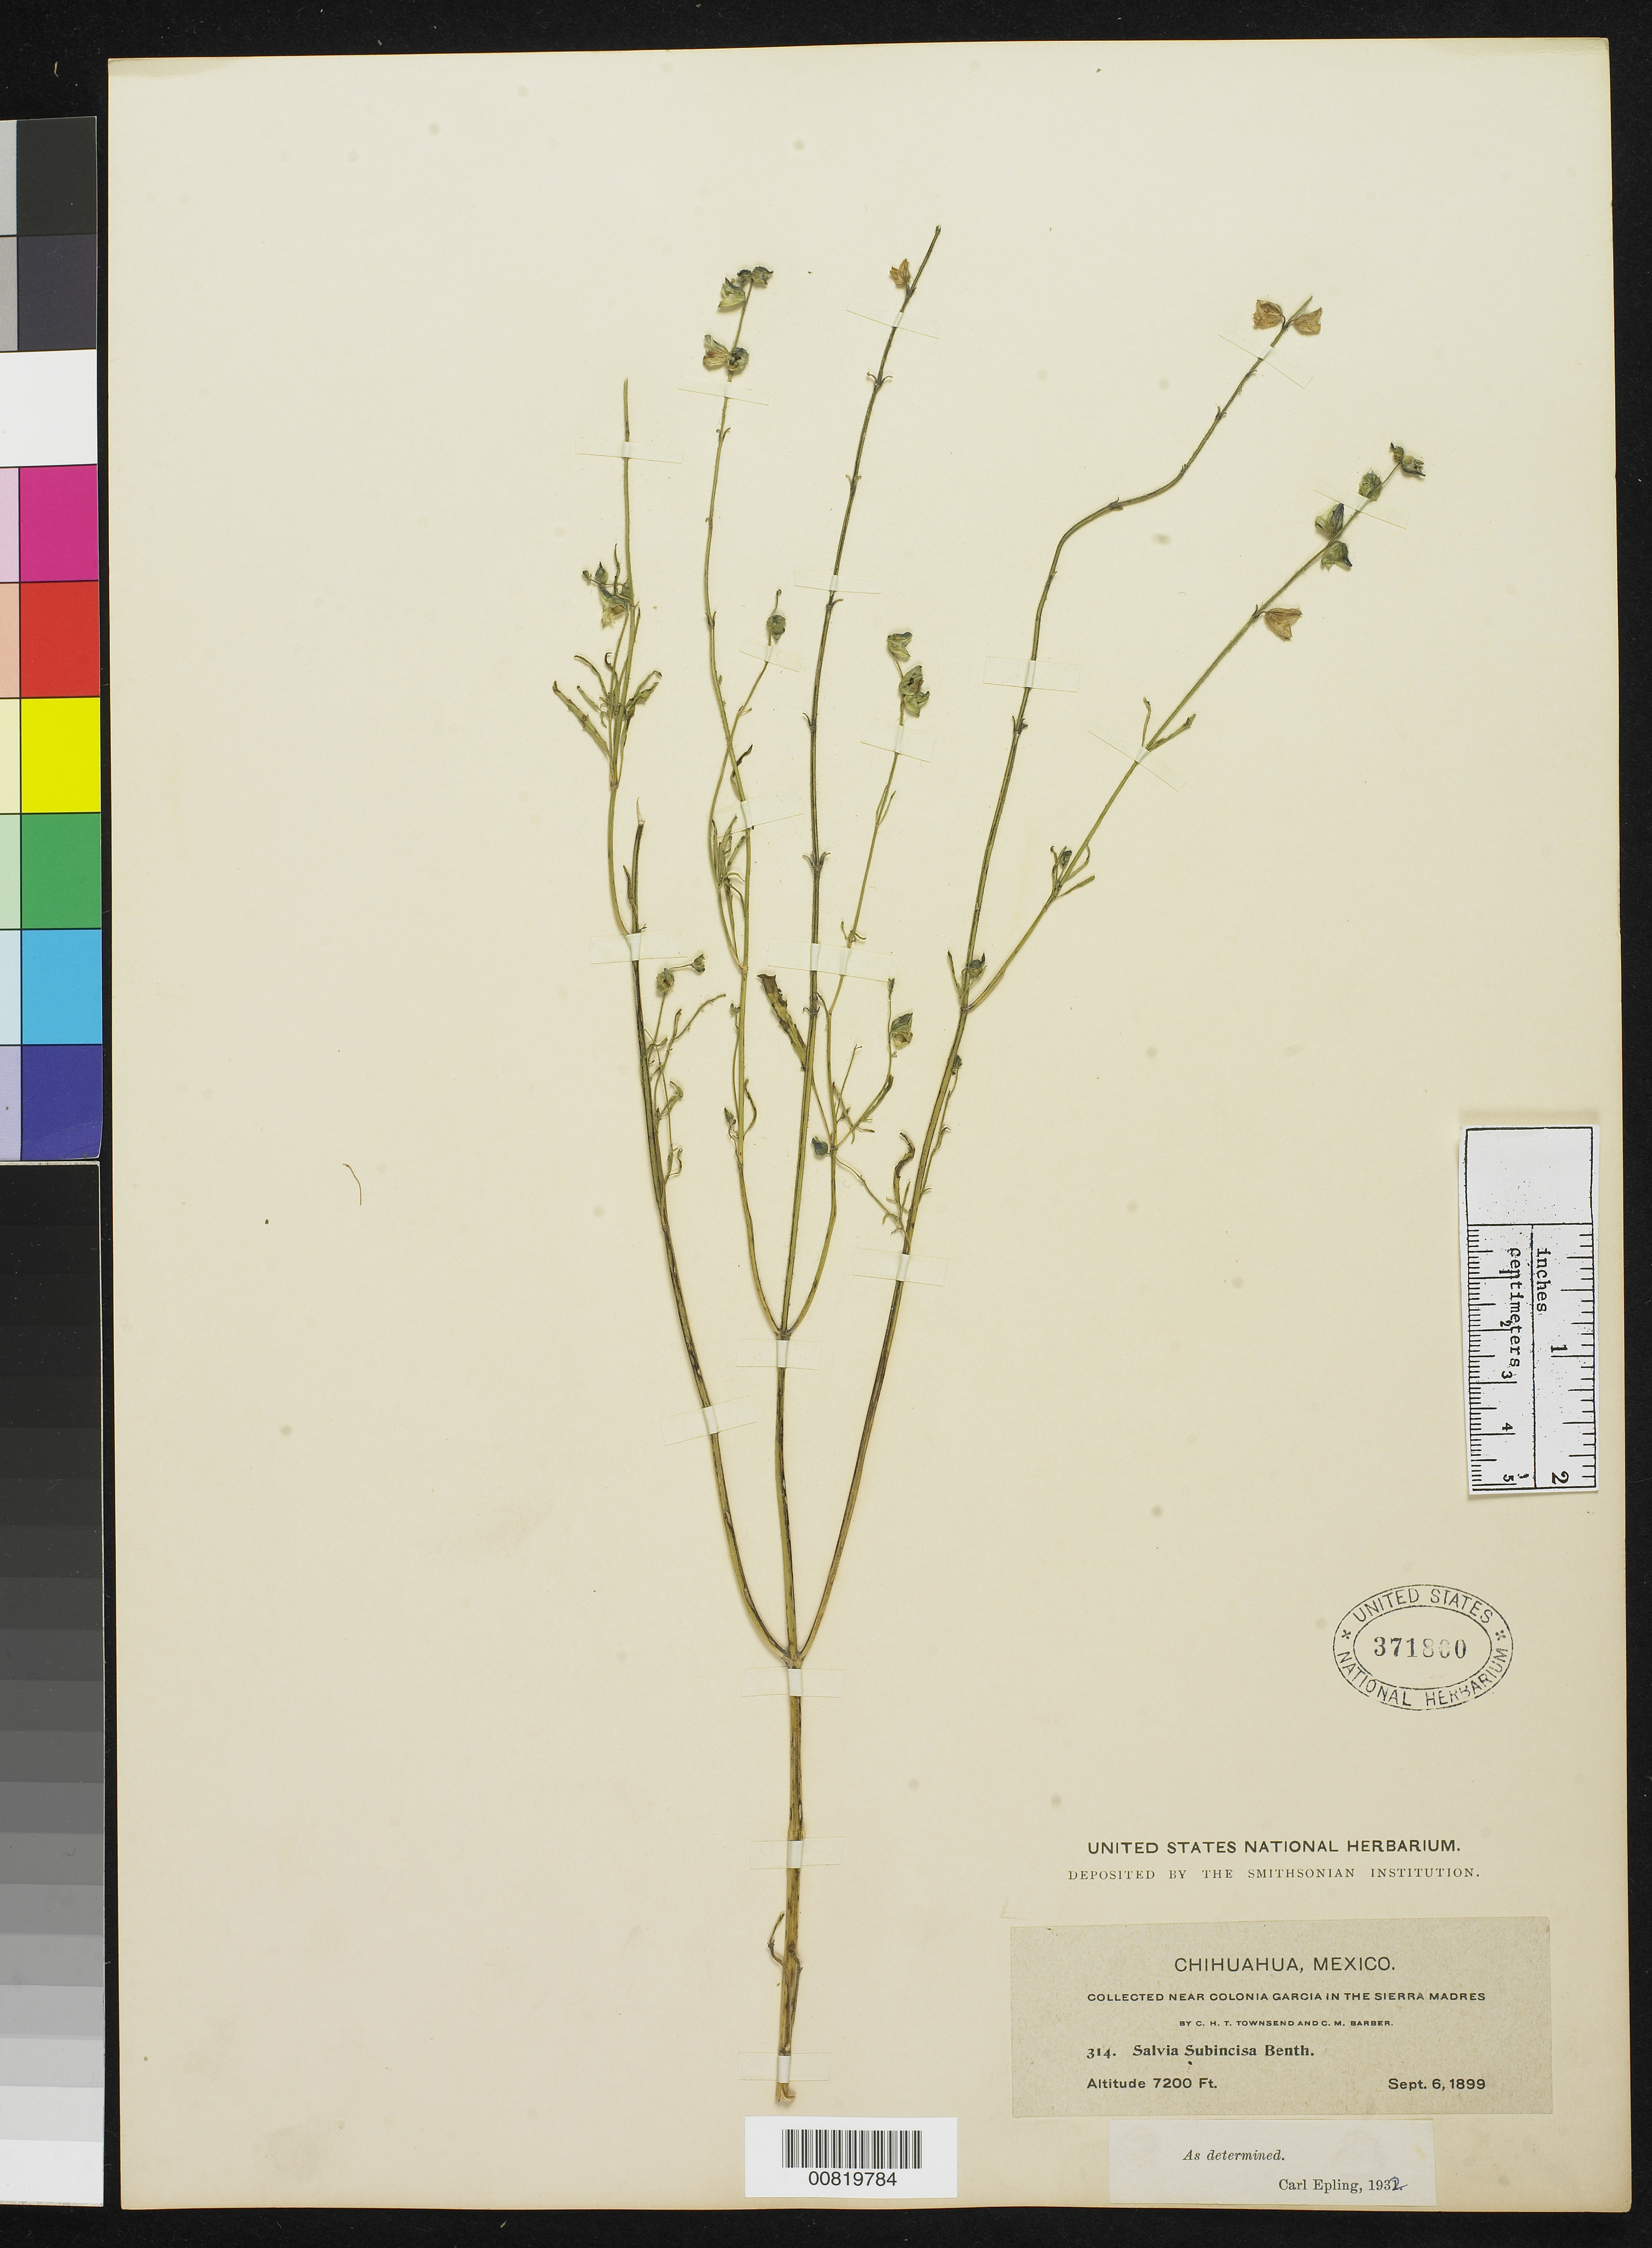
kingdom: Plantae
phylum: Tracheophyta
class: Magnoliopsida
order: Lamiales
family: Lamiaceae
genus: Salvia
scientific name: Salvia subincisa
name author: Benth.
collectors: C. H. T. Townsend & C. Barber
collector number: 314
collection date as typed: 06 Sep 1899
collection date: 1899-09-06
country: Mexico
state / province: Chihuahua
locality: Near Colonia García in the Sierra Madre, Chihuahua.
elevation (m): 2195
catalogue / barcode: US 371800